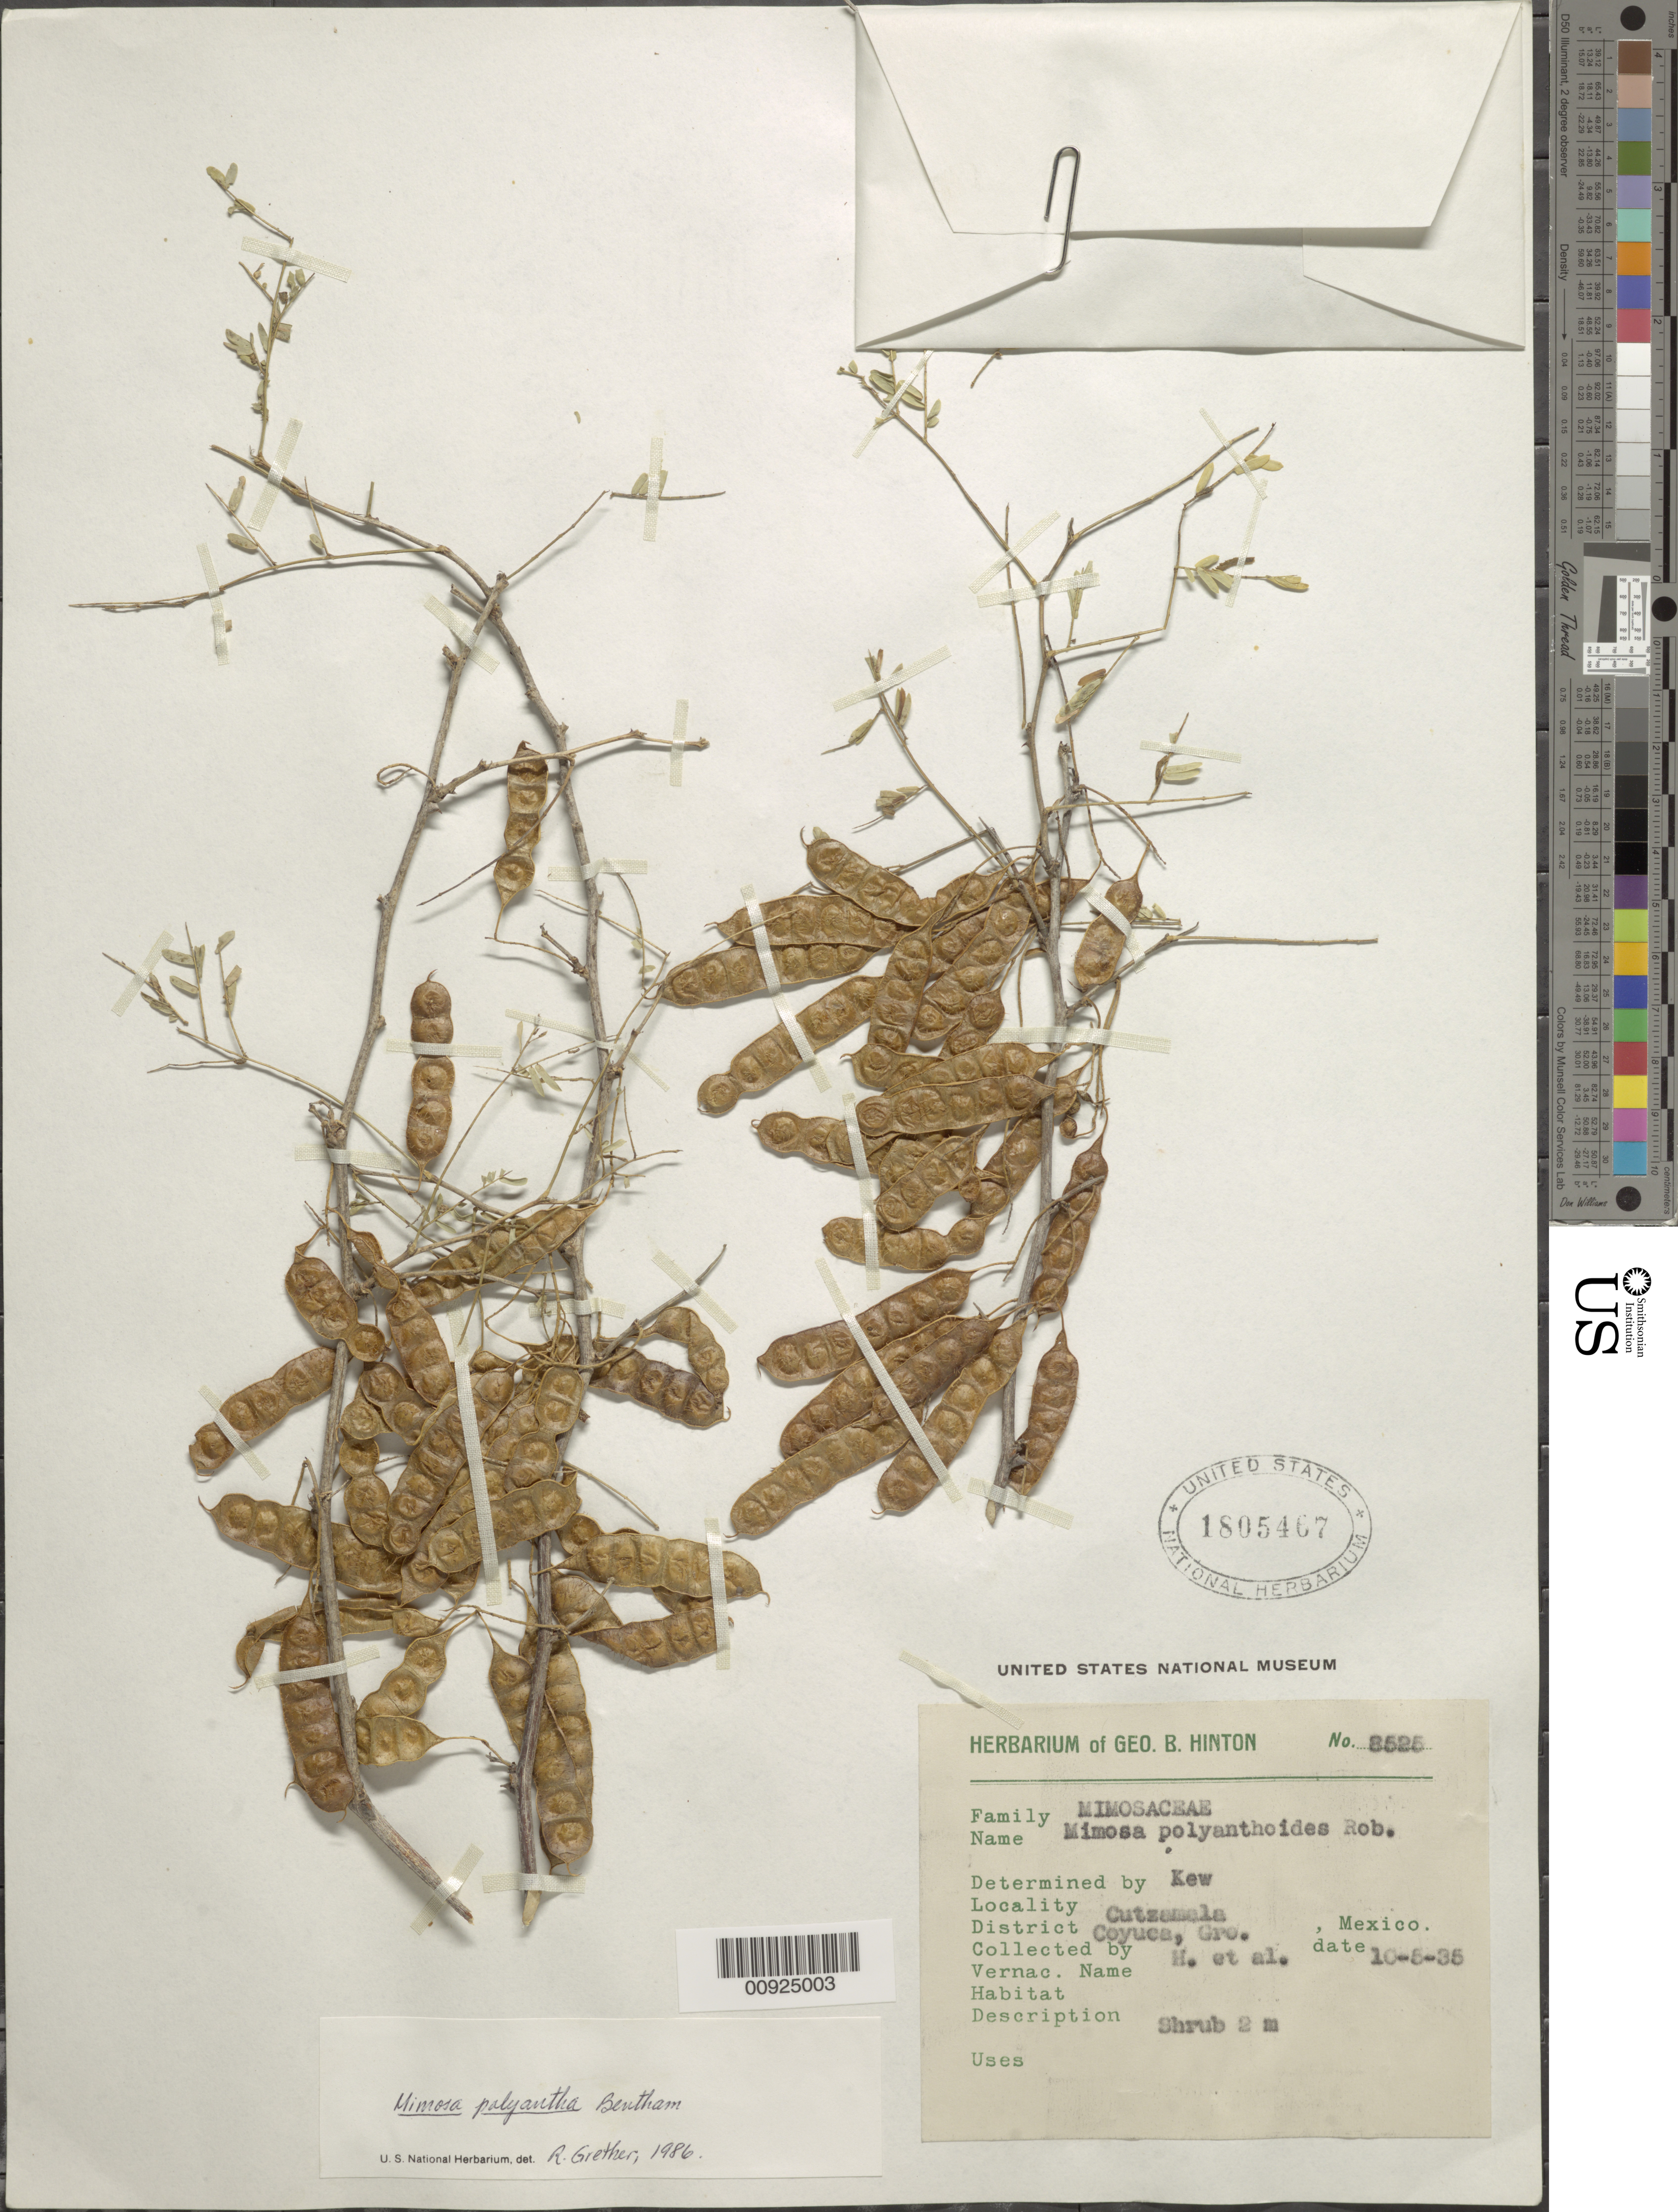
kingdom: Plantae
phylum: Tracheophyta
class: Magnoliopsida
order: Fabales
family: Fabaceae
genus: Mimosa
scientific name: Mimosa polyantha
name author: Benth.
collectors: G. B. Hinton & et al.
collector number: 8525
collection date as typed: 05 Oct 1935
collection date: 1935-10-05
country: Mexico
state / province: Guerrero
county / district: Coyuca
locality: Cutzamala, District Coyuca, Gro.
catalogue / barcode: US 1805467